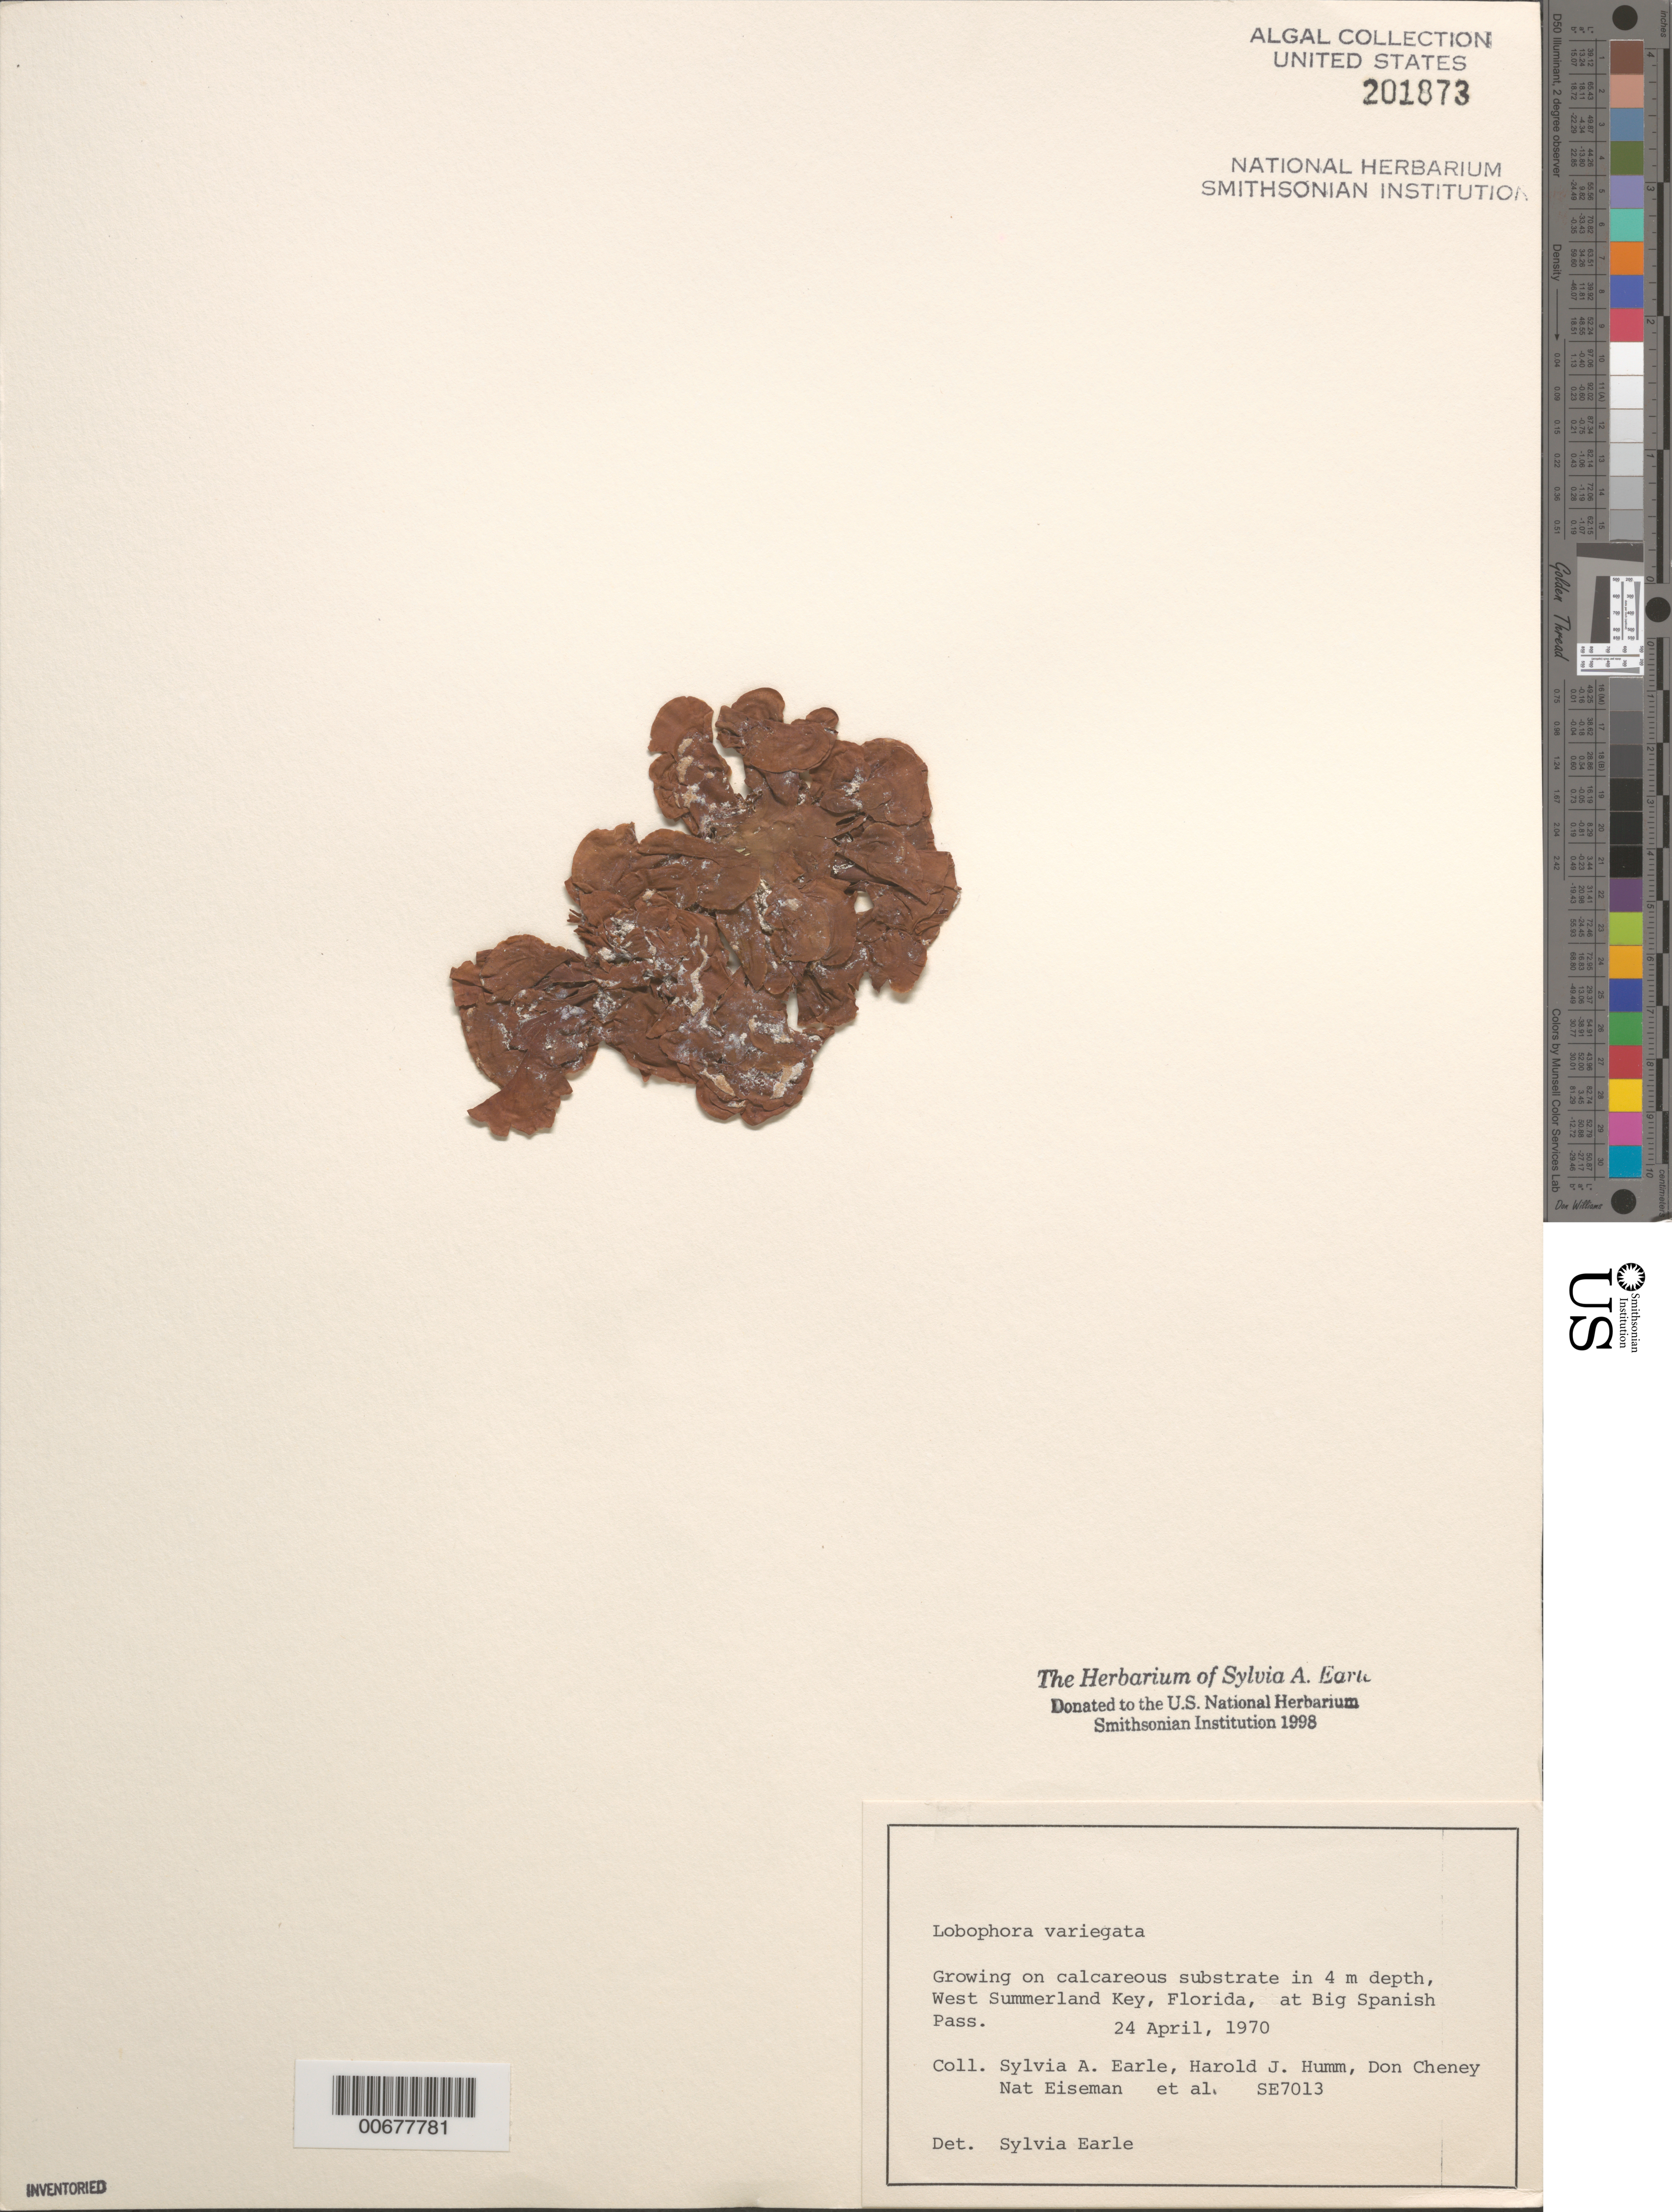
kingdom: Chromista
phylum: Ochrophyta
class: Phaeophyceae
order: Dictyotales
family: Dictyotaceae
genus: Lobophora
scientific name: Lobophora variegata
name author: (J.V.Lamouroux) Womersley & E.C. Oliveira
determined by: Earle, S. A.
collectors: S. A. Earle, H. J. Humm, D. Cheney & N. J. Eiseman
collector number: SE 7013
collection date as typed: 24 Apr 1970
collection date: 1970-04-24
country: United States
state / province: Florida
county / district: Monroe County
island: West Summerland Key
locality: Big Spanish Pass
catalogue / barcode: US 201873